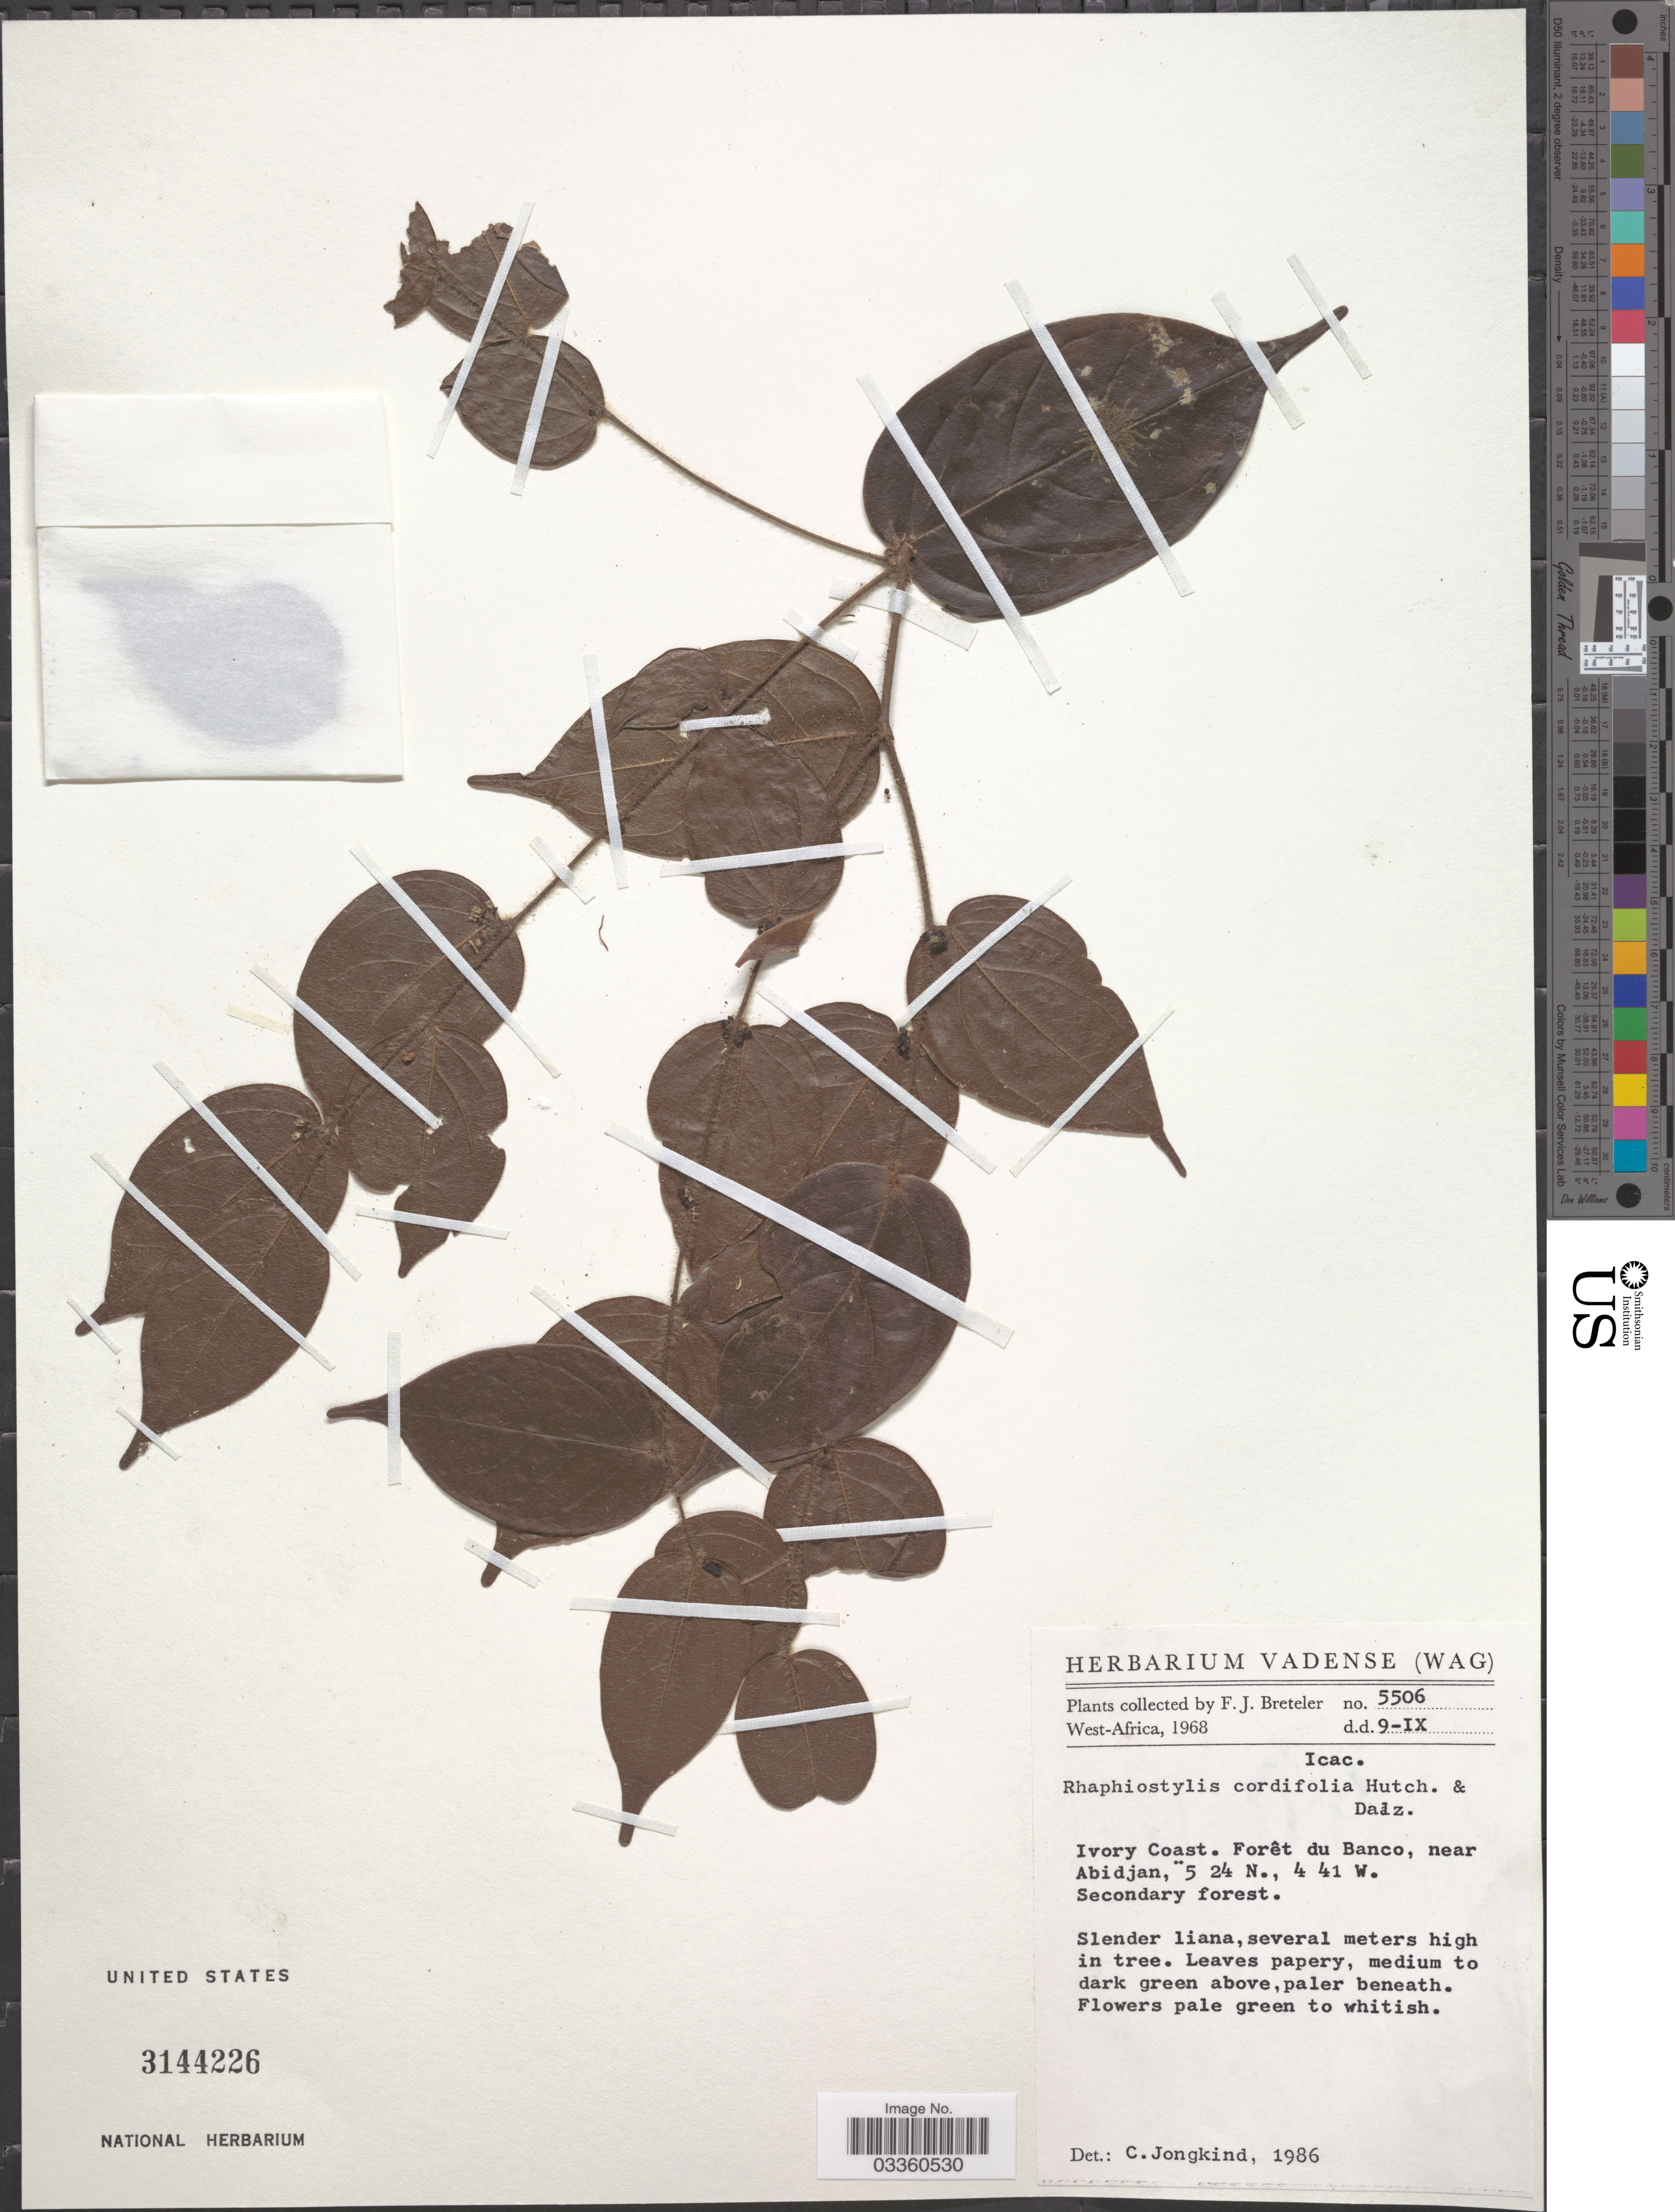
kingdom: Plantae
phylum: Tracheophyta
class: Magnoliopsida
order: Metteniusales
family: Metteniusaceae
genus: Rhaphiostylis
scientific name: Rhaphiostylis cordifolia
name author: Hutch. & Dalziel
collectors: F. J. Breteler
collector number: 5506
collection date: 1968-09-09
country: Ivory Coast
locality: West-Africa. Forêt du Banco, near Abidjan.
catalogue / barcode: US 3144226